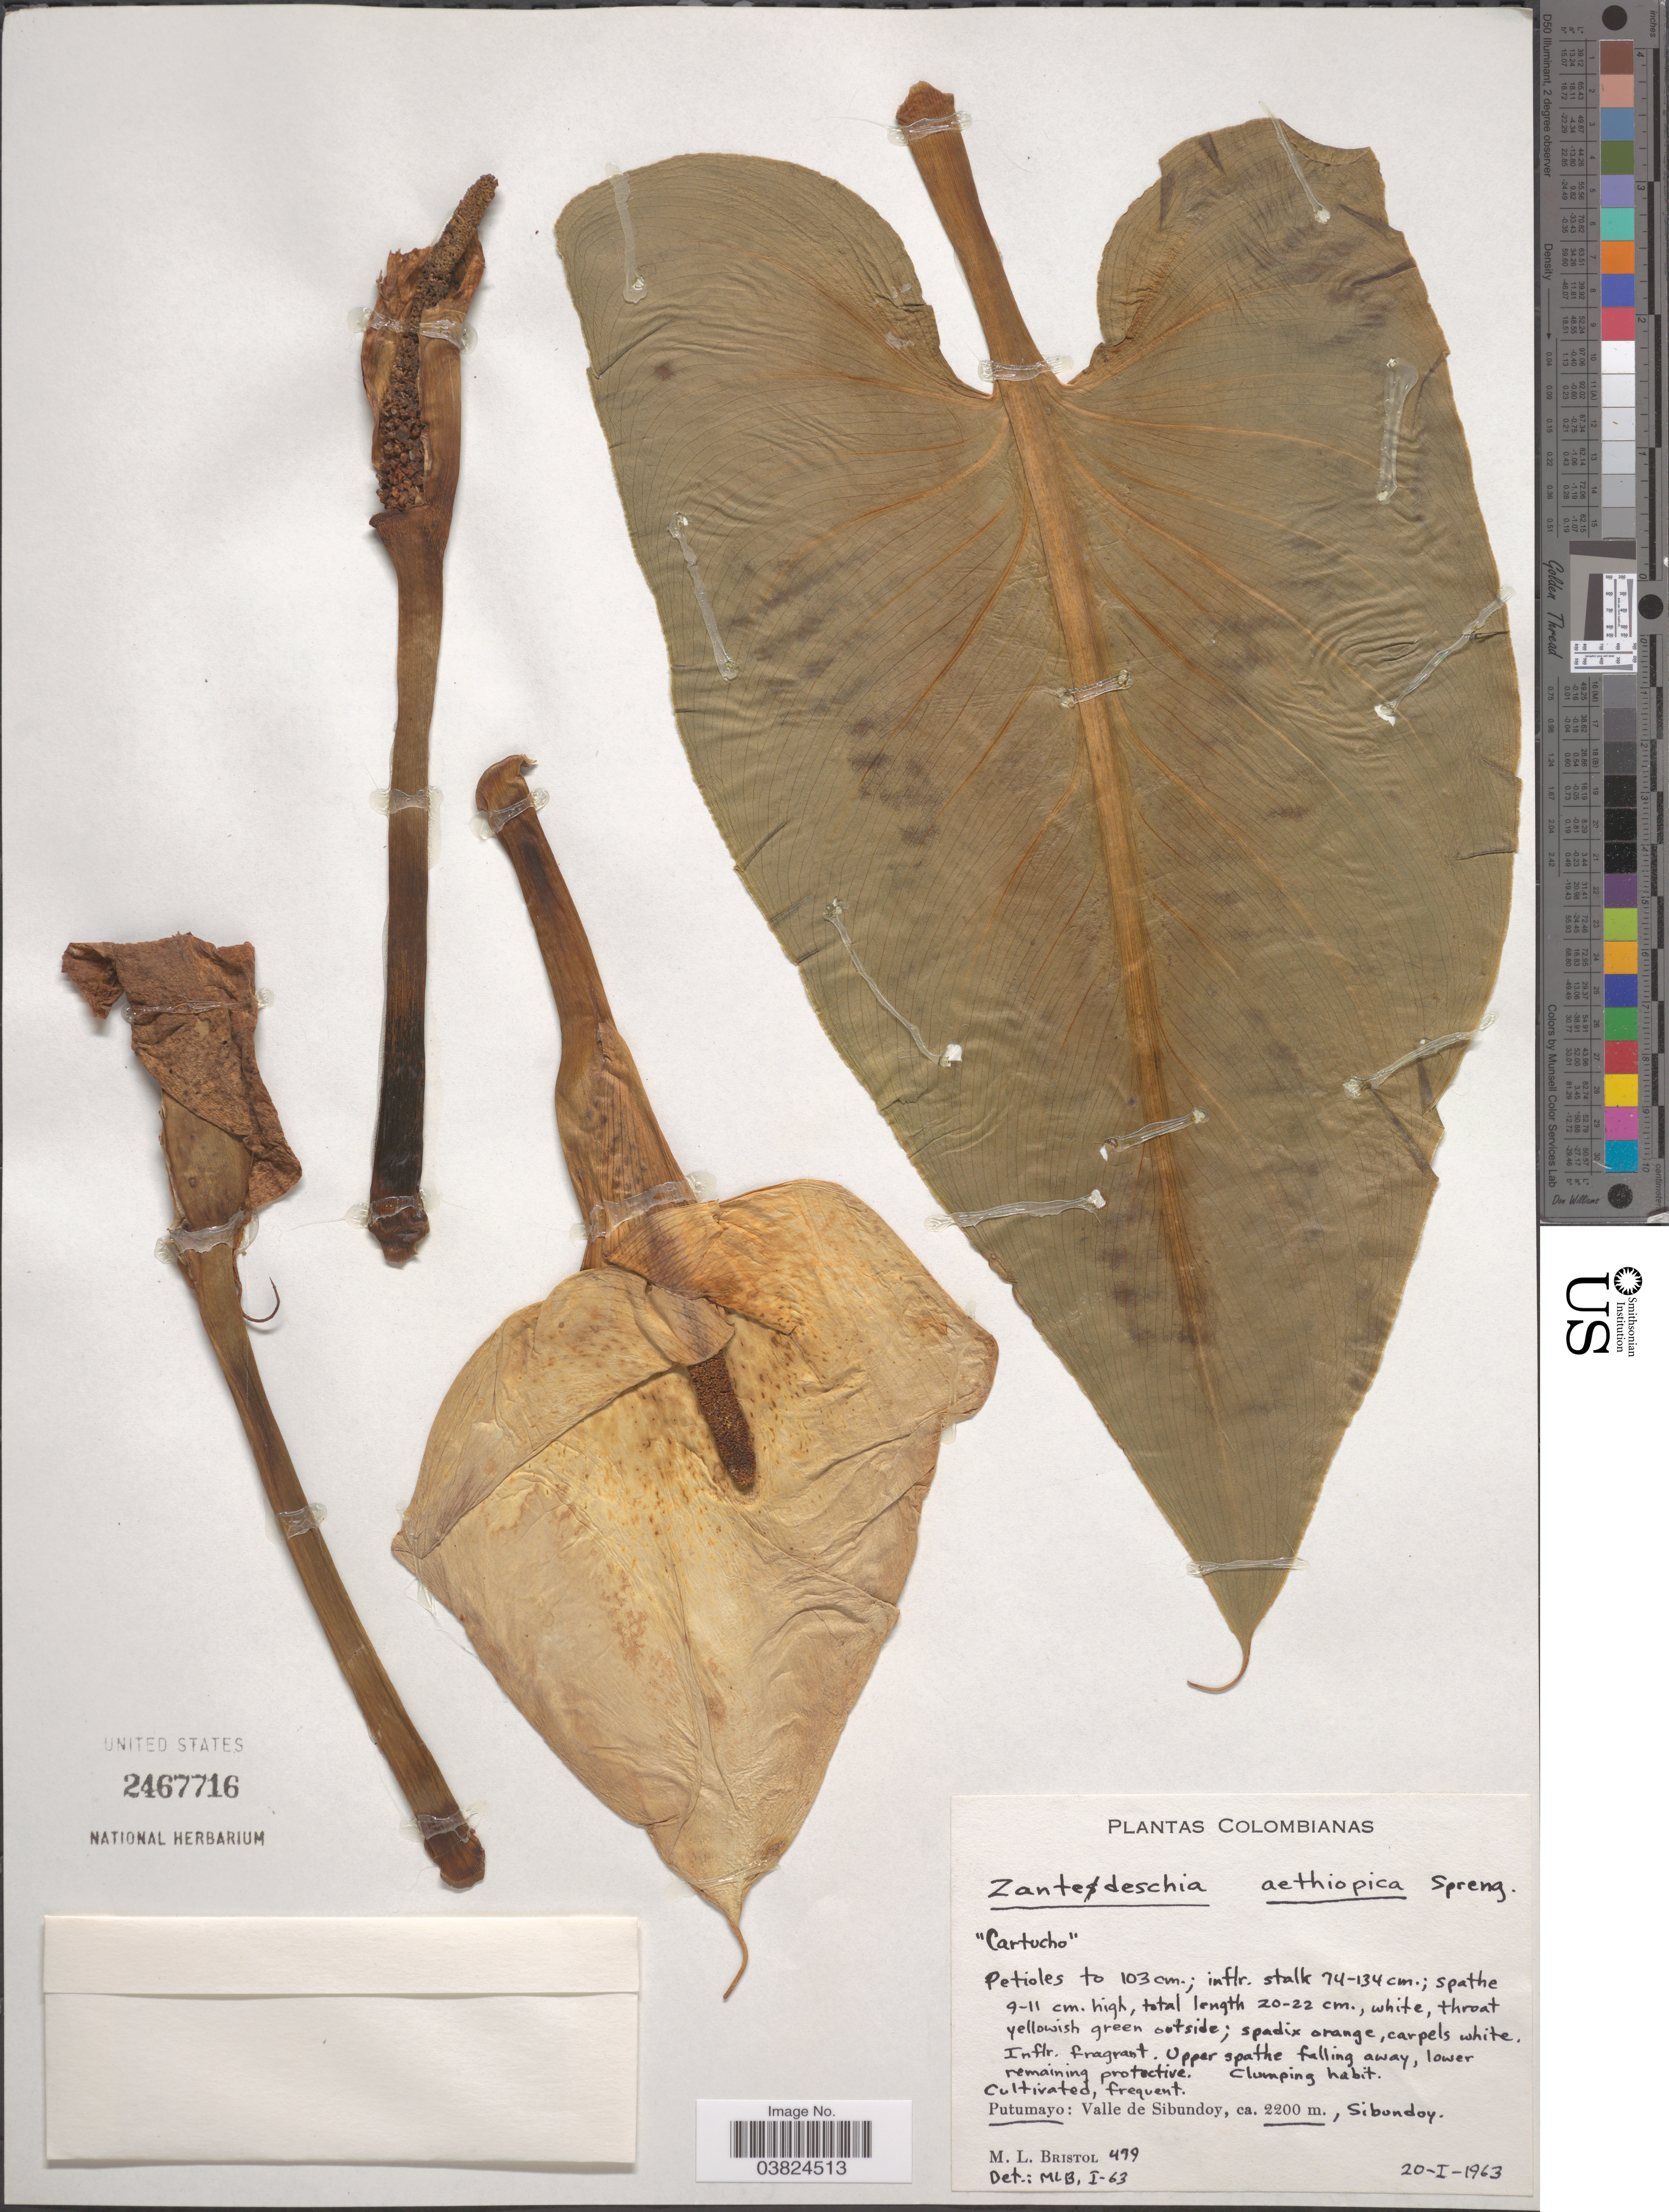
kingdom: Plantae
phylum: Tracheophyta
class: Liliopsida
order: Alismatales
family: Araceae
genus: Zantedeschia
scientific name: Zantedeschia aethiopica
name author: (L.) Spreng.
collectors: M. L. Bristol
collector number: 479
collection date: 1963-01-20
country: Colombia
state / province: Putumayo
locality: Valle de Sibundoy, Sibundoy.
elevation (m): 2200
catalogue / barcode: US 2467716